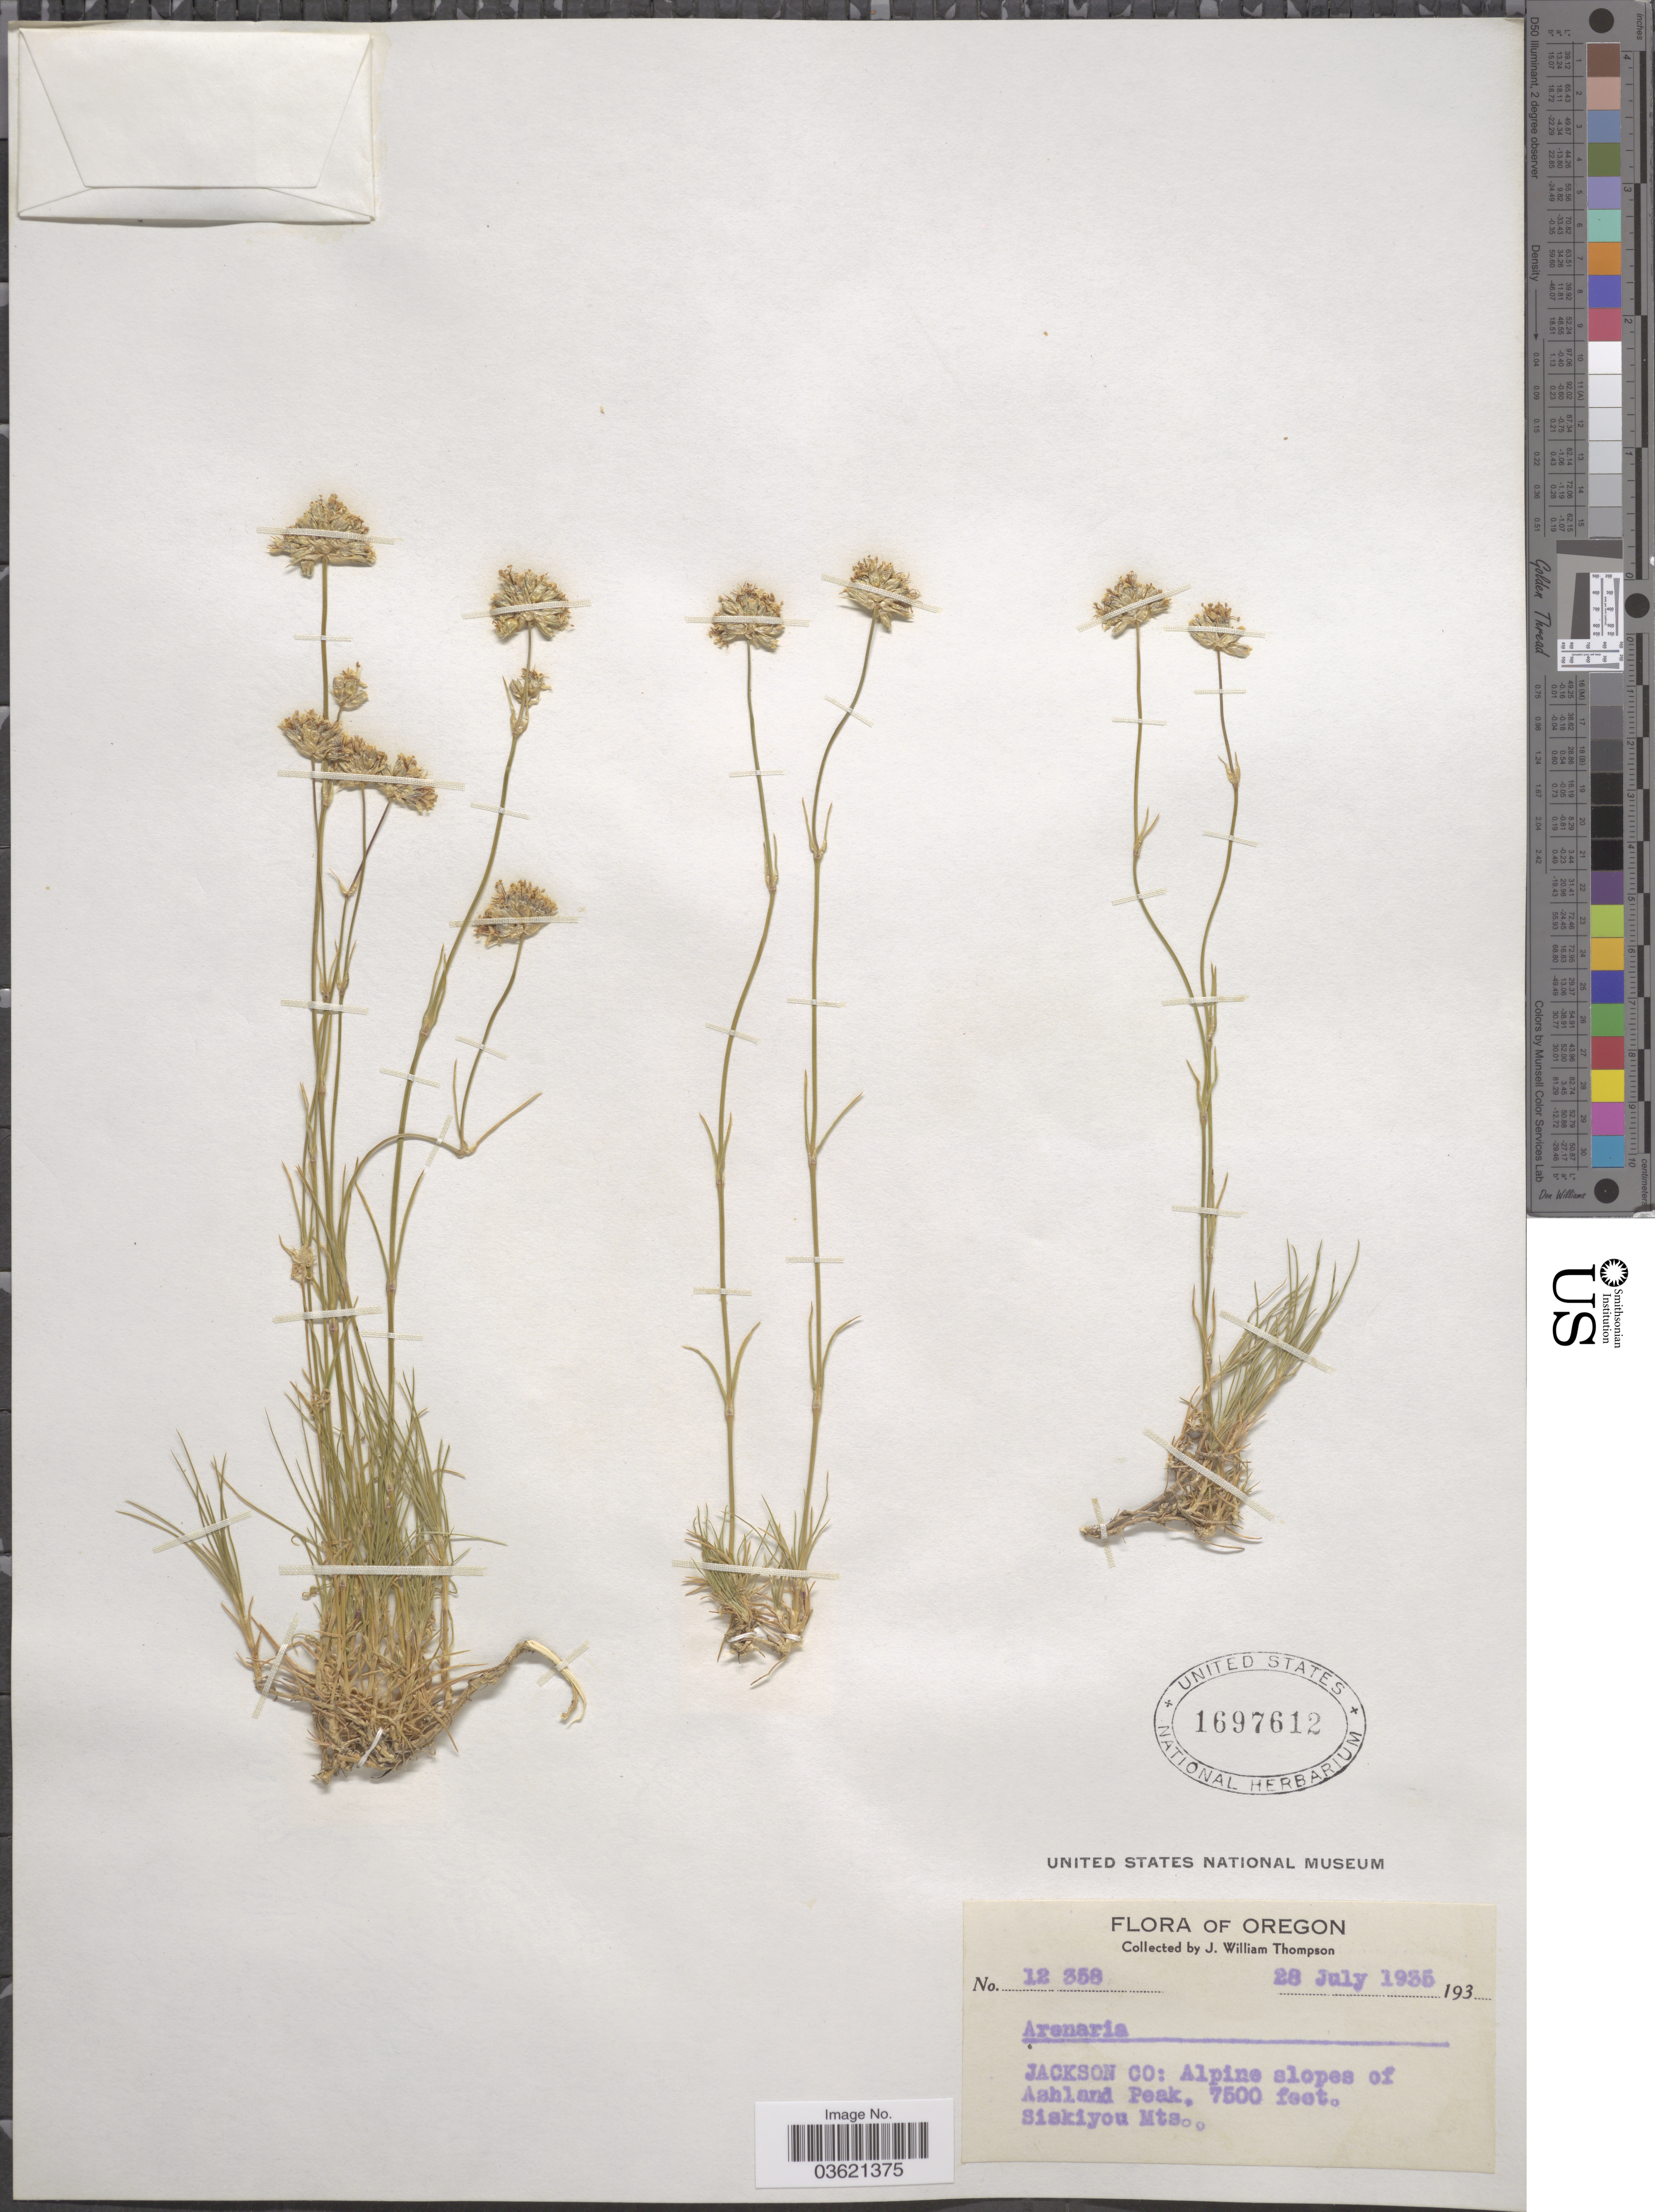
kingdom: Plantae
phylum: Tracheophyta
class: Magnoliopsida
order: Caryophyllales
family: Caryophyllaceae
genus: Arenaria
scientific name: Arenaria sp.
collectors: J. W. Thompson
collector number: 12358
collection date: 1935-07-28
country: United States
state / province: Oregon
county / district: Jackson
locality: Jackson Co: Alpine slopes of Ashland Peak. Siskiyou Mts.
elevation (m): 2286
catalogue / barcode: US 1697612